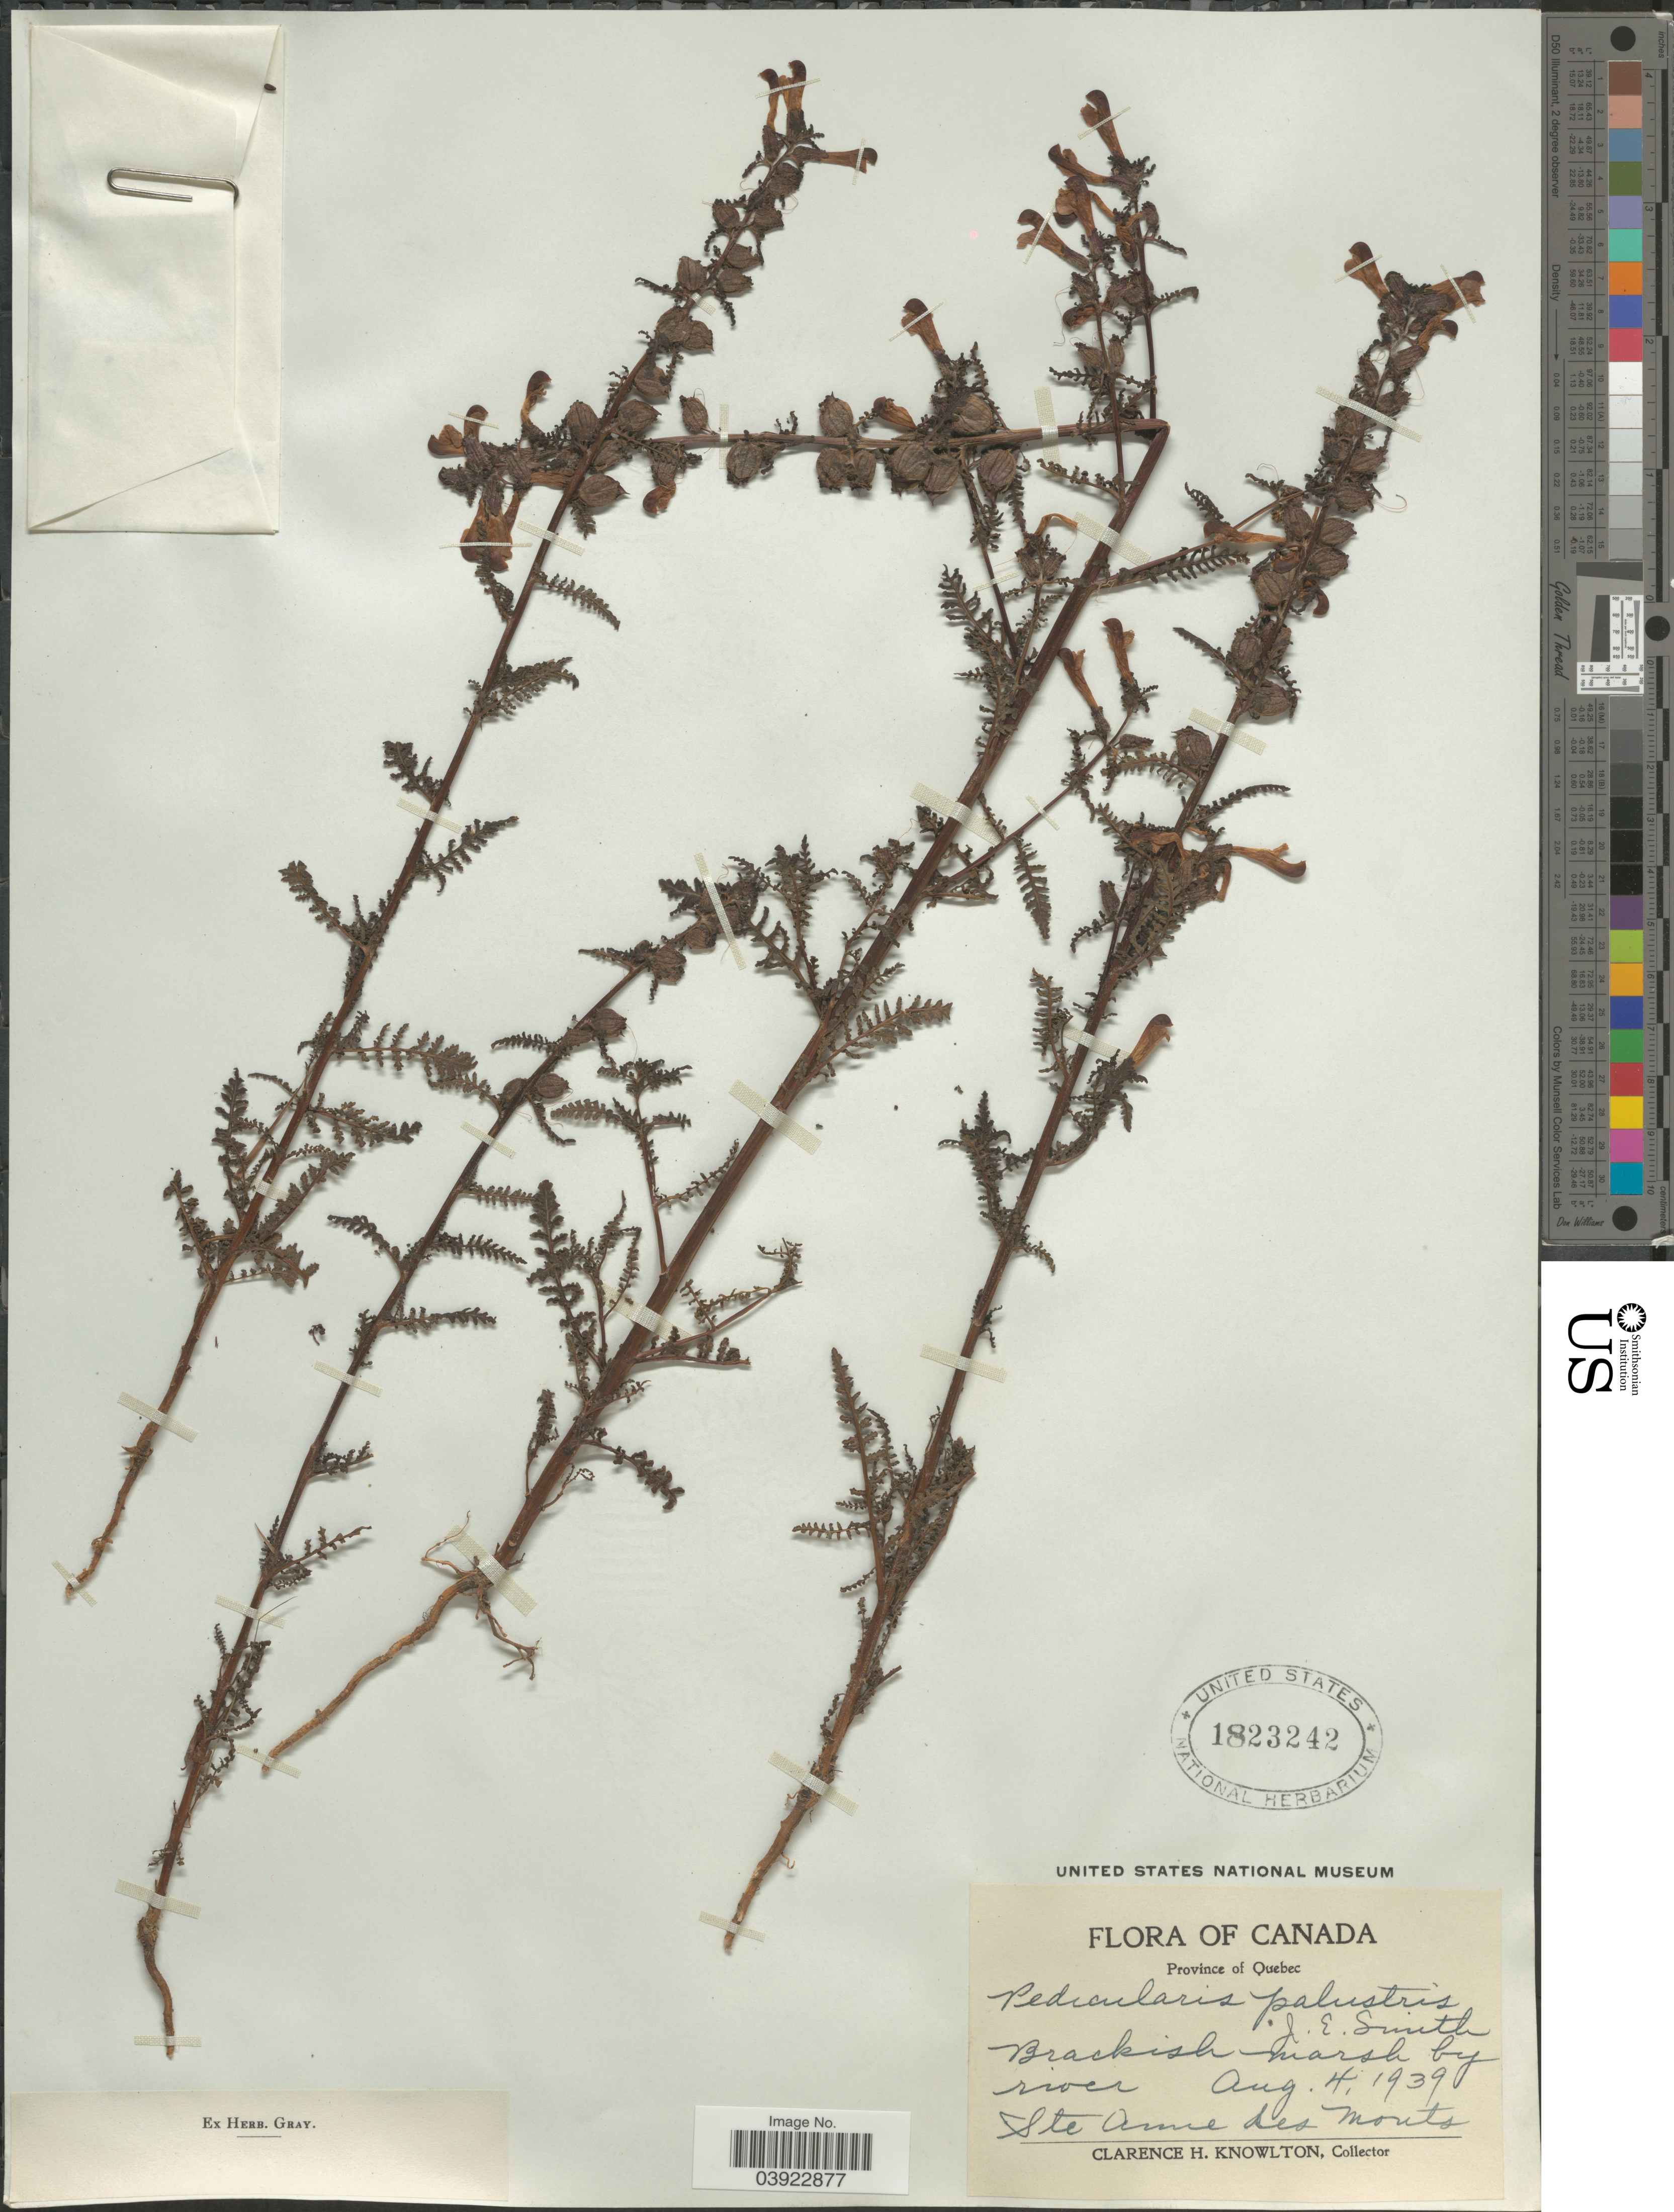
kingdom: Plantae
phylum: Tracheophyta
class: Magnoliopsida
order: Lamiales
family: Orobanchaceae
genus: Pedicularis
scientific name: Pedicularis palustris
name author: L.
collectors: C. H. Knowlton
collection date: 1939-08-04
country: Canada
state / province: Quebec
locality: Ste Anne des Monts.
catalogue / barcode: US 1823242